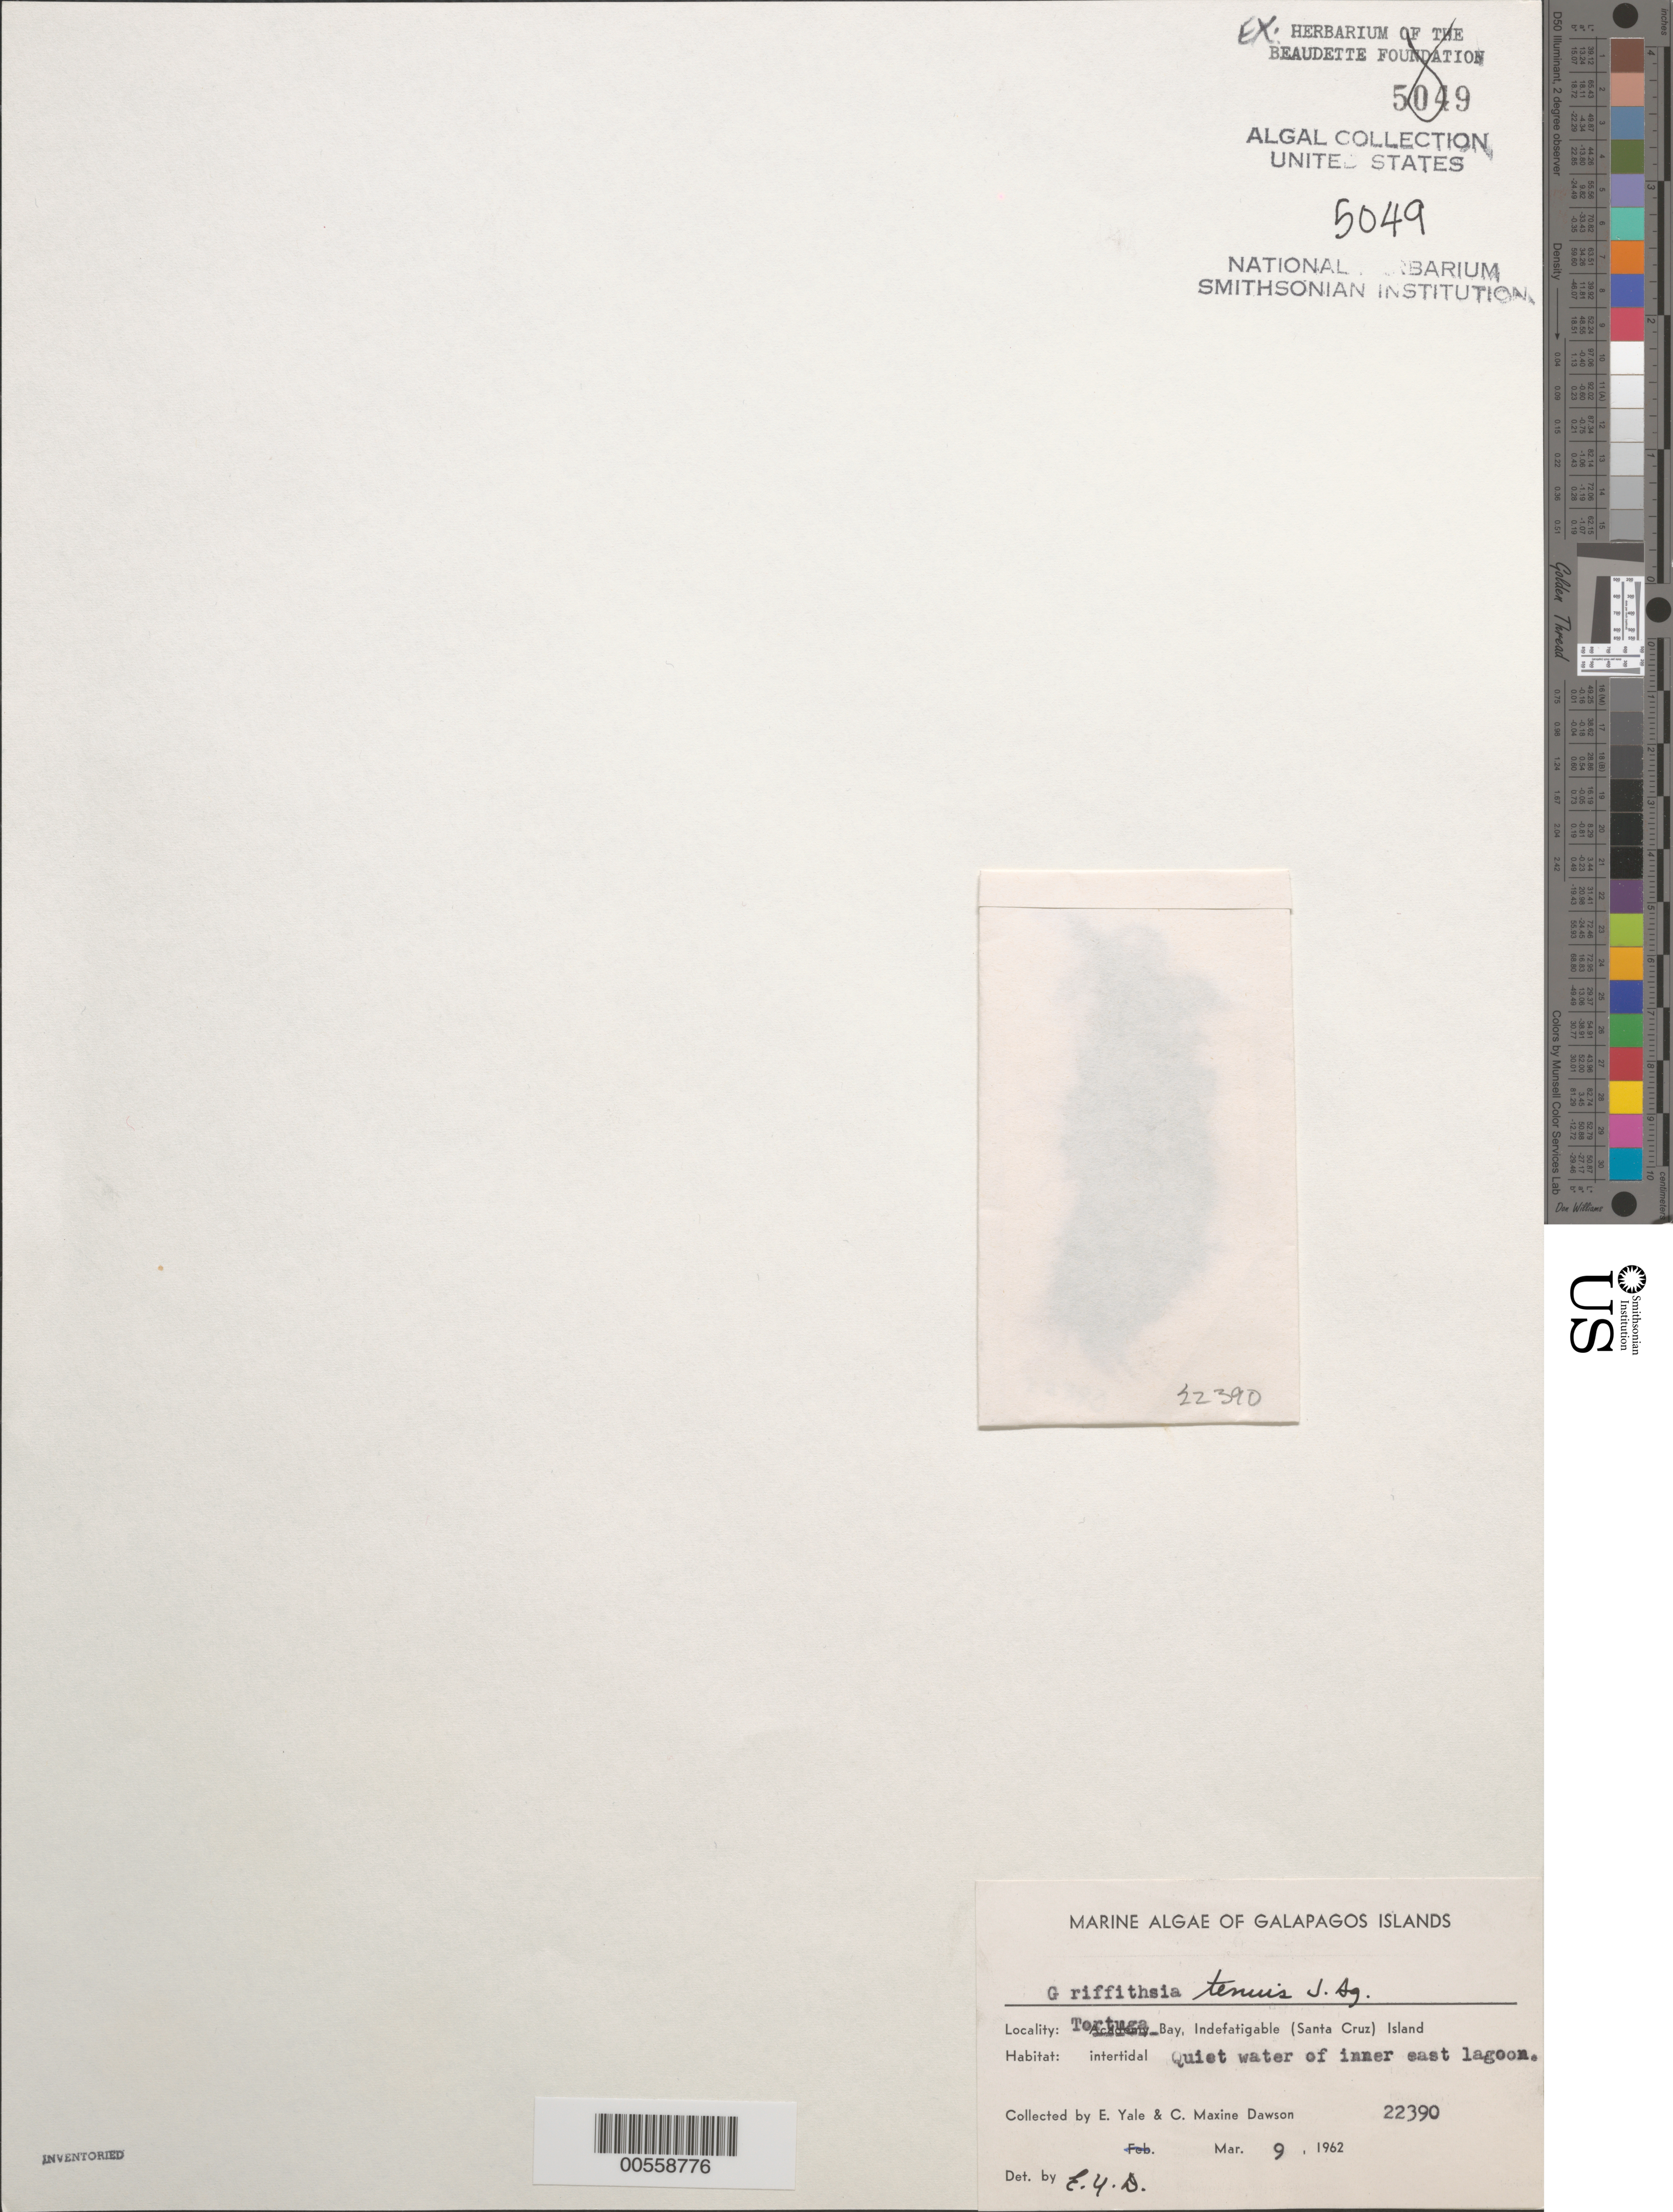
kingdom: Plantae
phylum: Rhodophyta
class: Florideophyceae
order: Ceramiales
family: Wrangeliaceae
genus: Anotrichium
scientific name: Anotrichium tenue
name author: (C. Agardh) Nägeli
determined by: Algae name updating Project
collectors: E. Y. Dawson & C. M. Dawson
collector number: EYD 22390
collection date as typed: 09 Mar 1962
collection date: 1962-03-09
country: Ecuador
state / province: Colón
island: Santa Cruz [Indefatigable, Chaves]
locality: Tortuga Bay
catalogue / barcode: US 5049